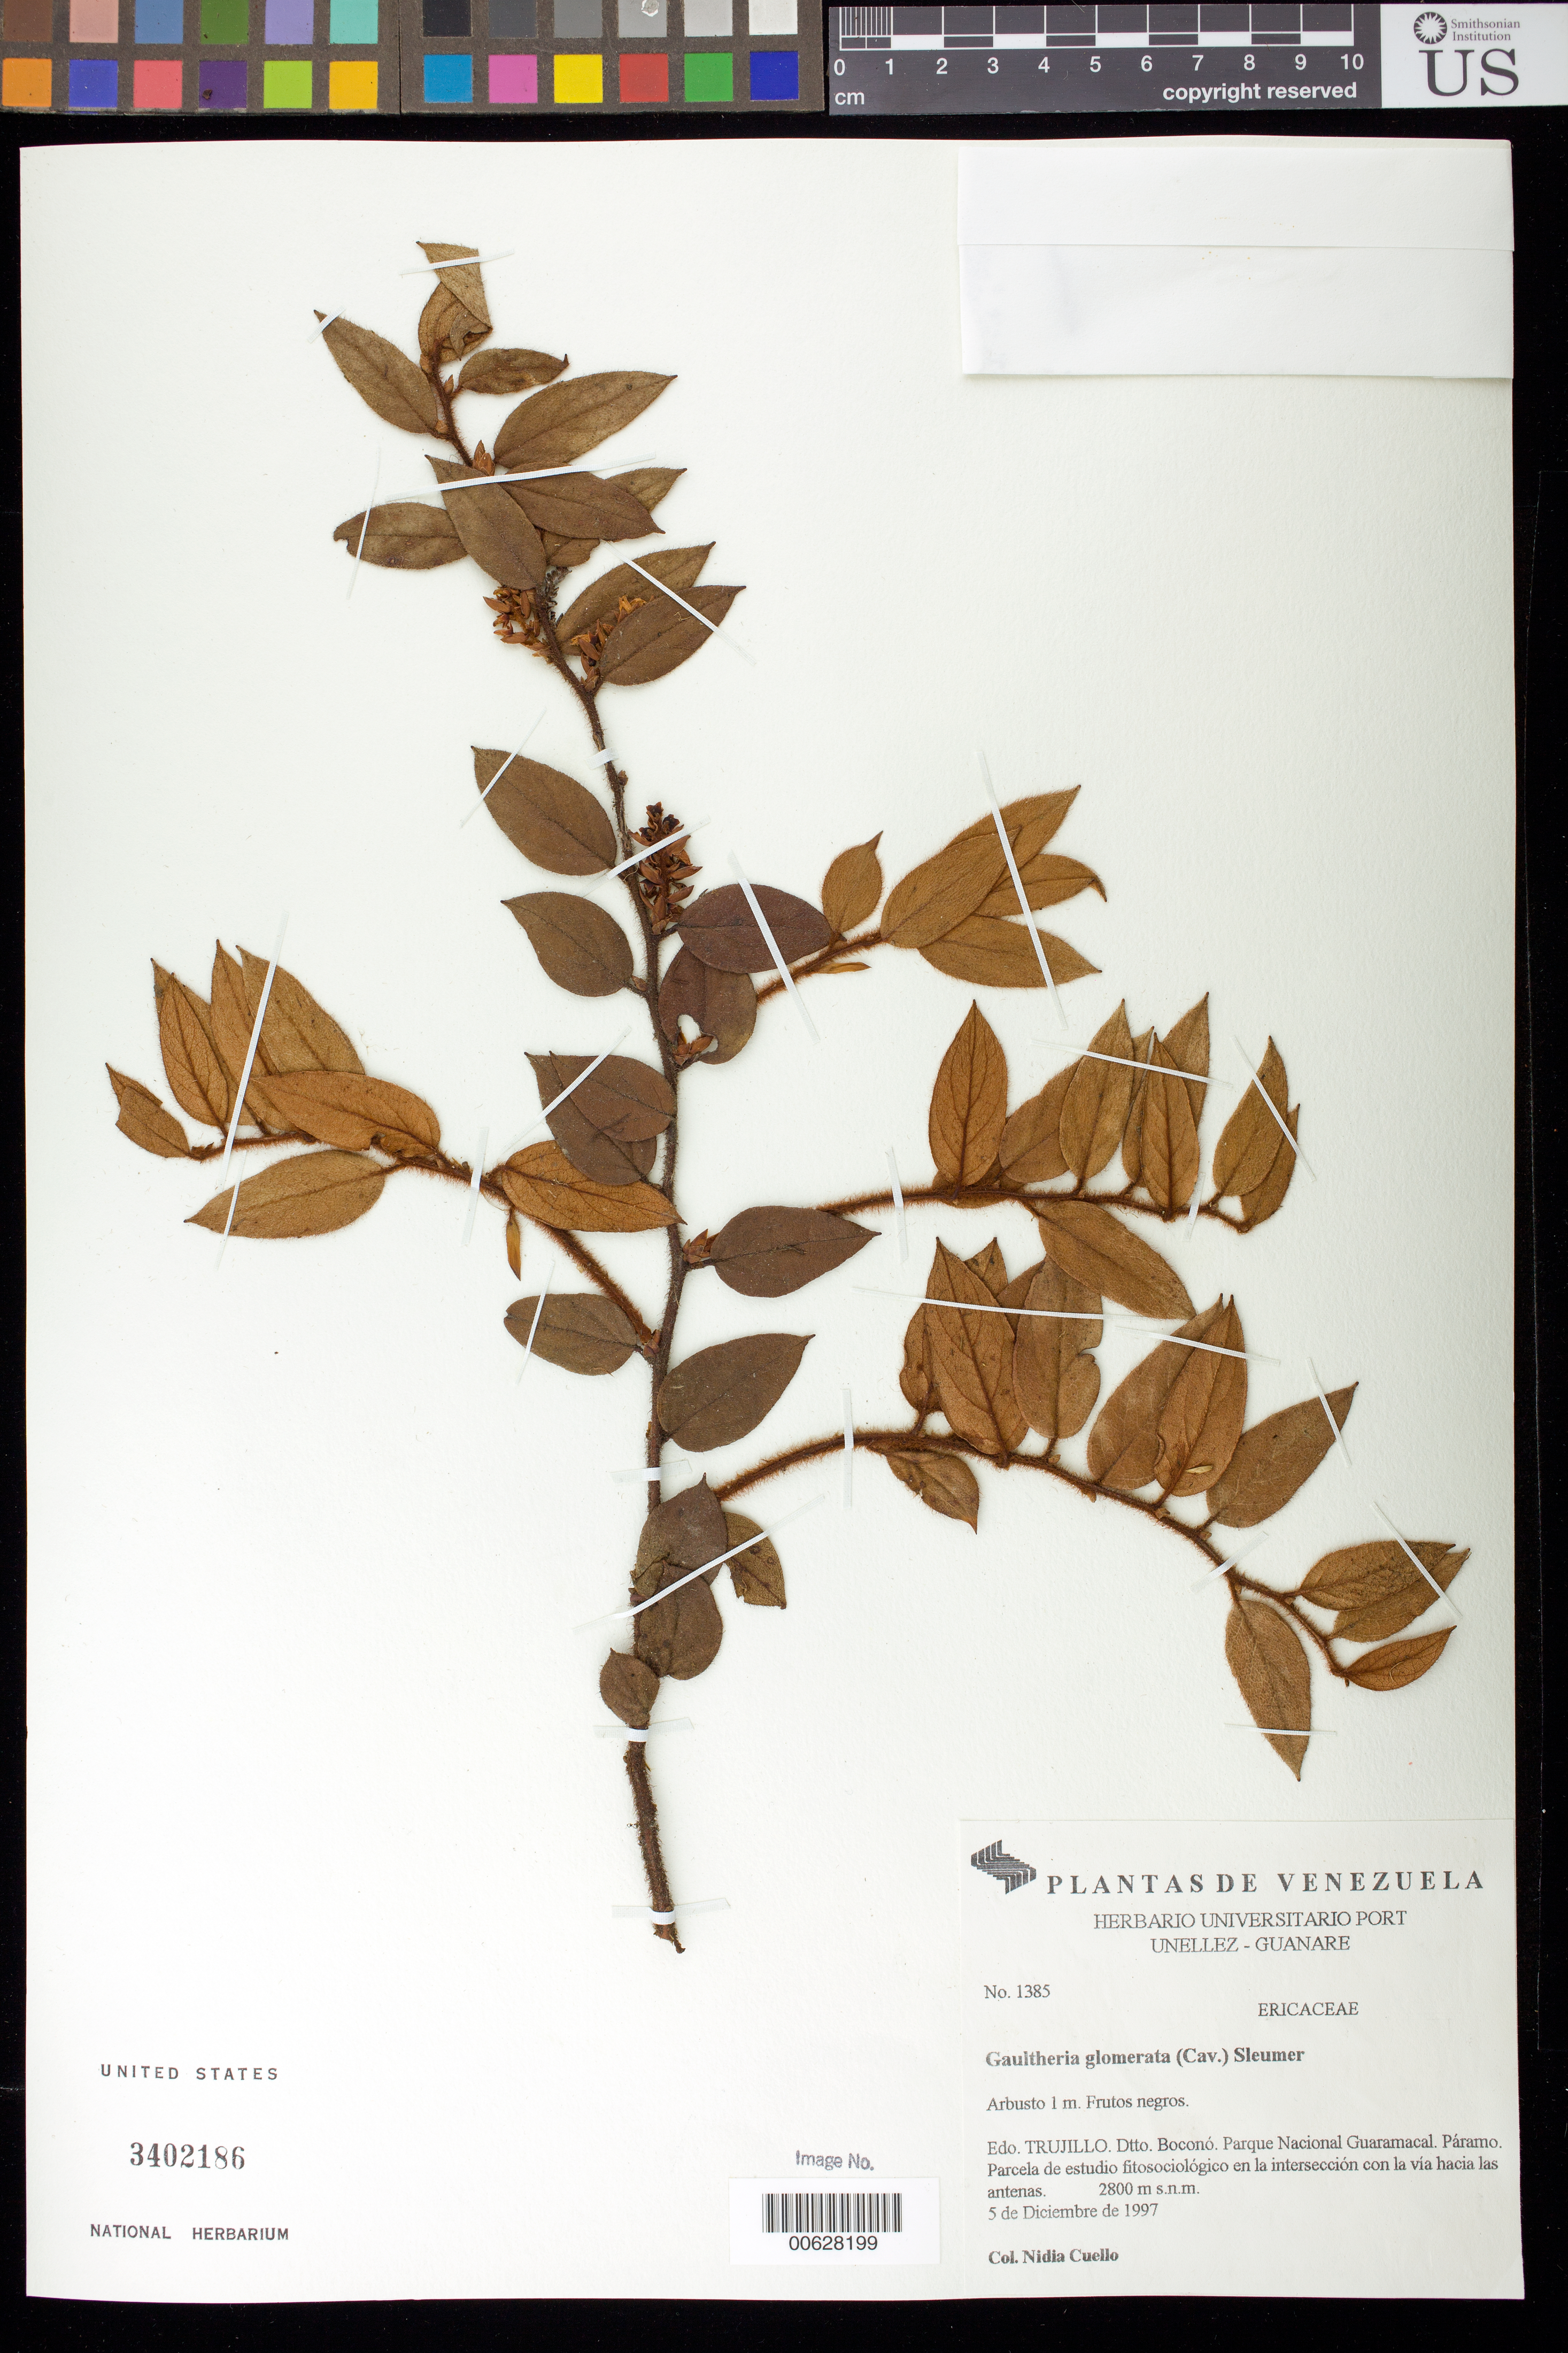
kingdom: Plantae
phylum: Tracheophyta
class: Magnoliopsida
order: Ericales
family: Ericaceae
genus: Gaultheria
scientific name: Gaultheria glomerata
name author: (Cav.) Sleumer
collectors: N. L. Cuello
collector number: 1385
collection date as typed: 05 Dec 1997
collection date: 1997-12-05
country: Venezuela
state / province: Trujillo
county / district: Boconó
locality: Parque Nacional Guaramacal. Parcela estudio fitosociológica en la intersección con la via hacia las antenas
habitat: Páramo.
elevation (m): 2800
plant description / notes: PORT, US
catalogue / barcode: US 3402198